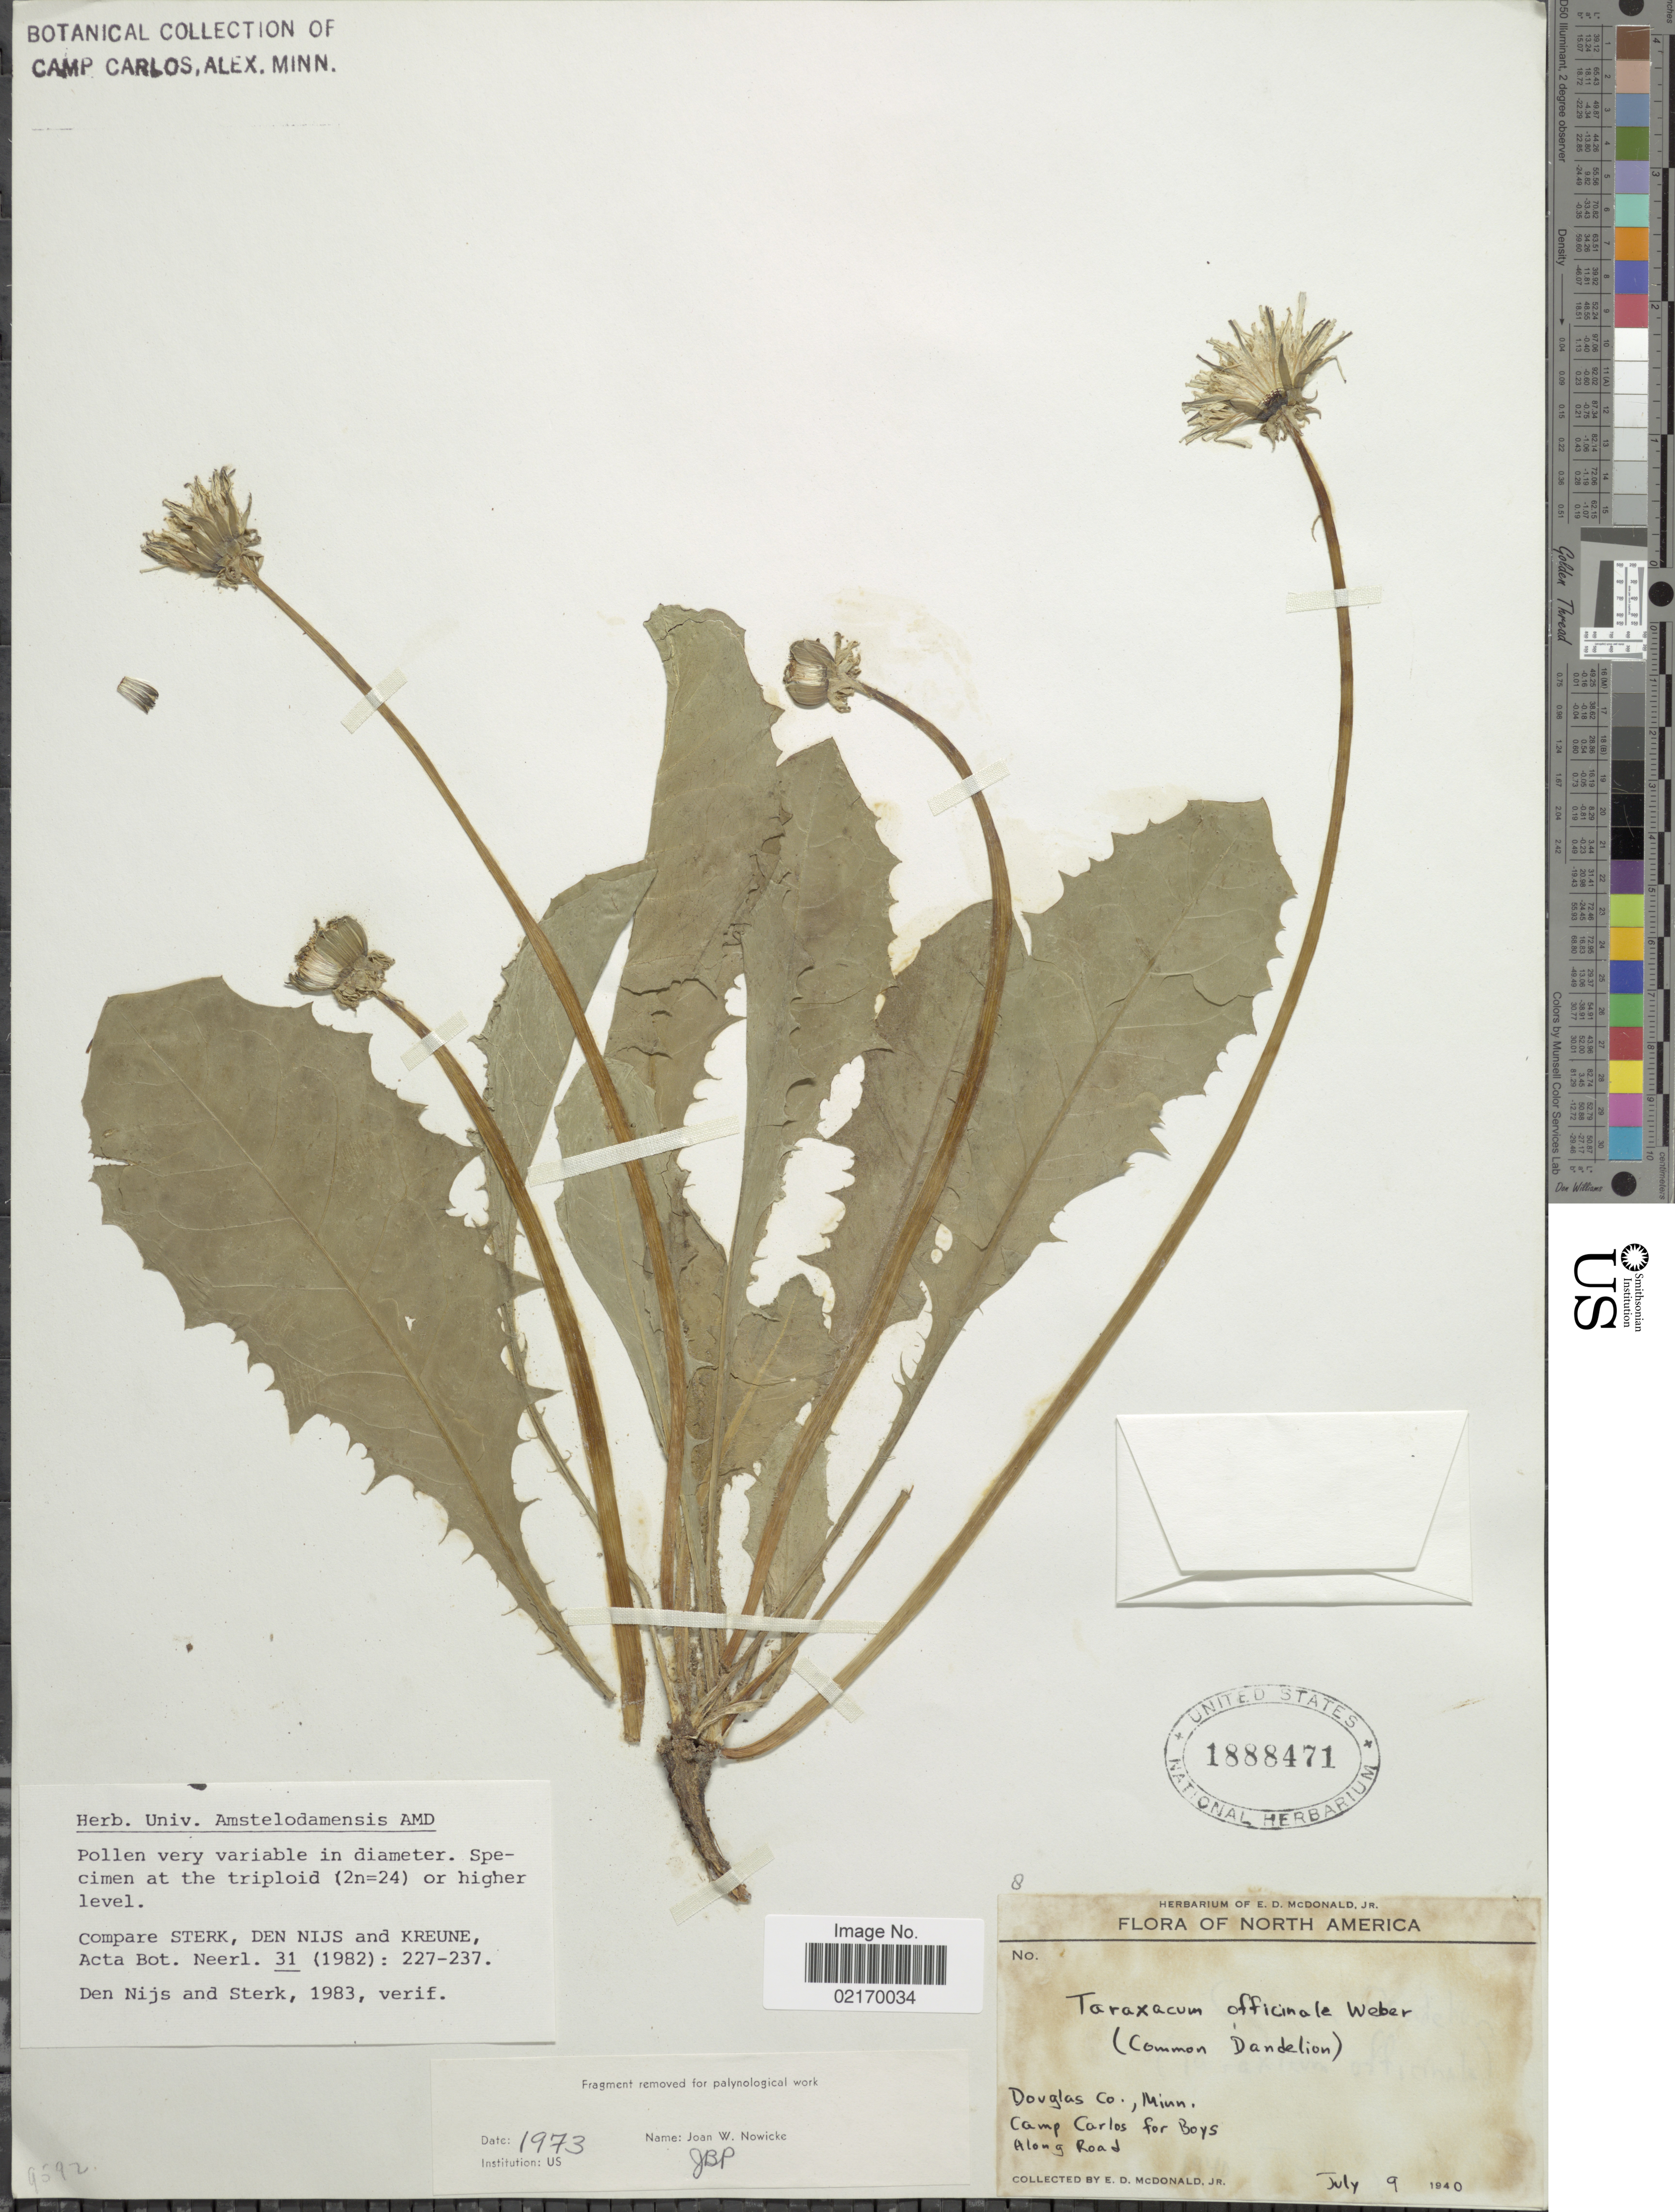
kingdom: Plantae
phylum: Tracheophyta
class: Magnoliopsida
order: Asterales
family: Asteraceae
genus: Taraxacum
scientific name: Taraxacum officinale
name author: G.H. Weber ex F.H. Wigg.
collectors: E. D. McDonald Jr.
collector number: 8?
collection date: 1940-07-09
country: United States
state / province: Minnesota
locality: North America, Douglas Co., Camp Carlos for Boys, along road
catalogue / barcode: US 1888471